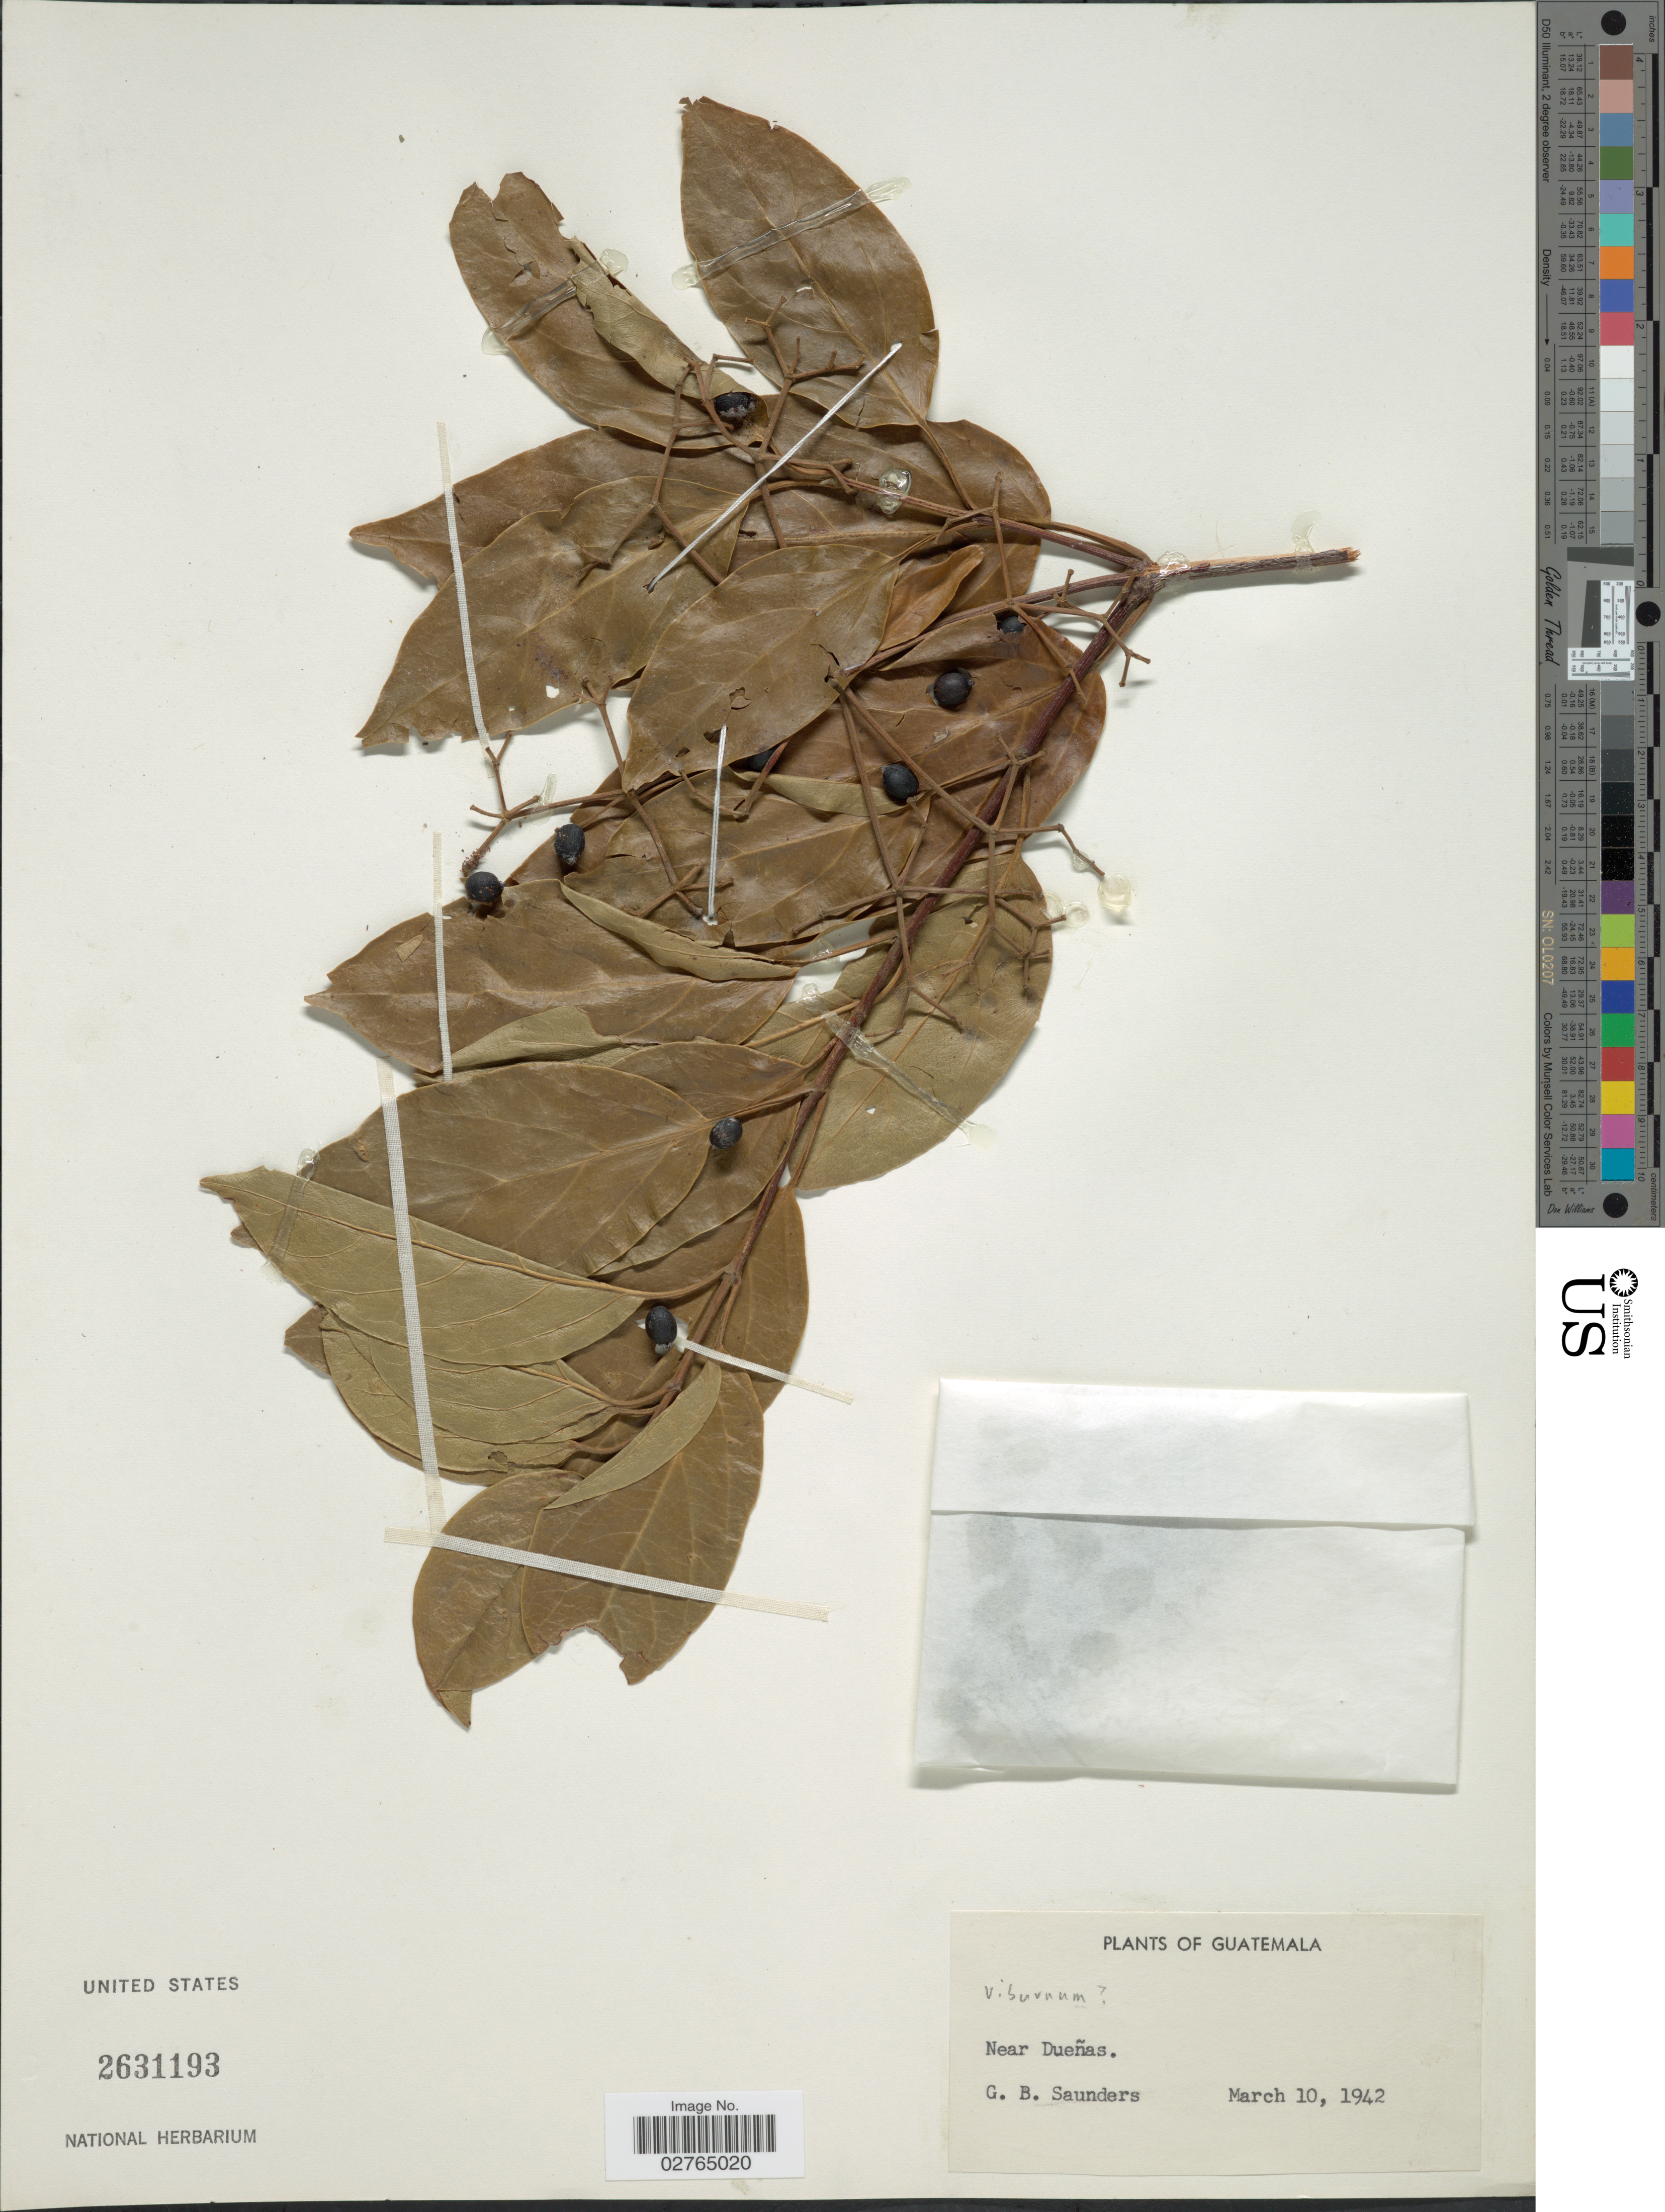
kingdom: Plantae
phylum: Tracheophyta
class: Magnoliopsida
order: Dipsacales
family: Viburnaceae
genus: Viburnum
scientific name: Viburnum sp.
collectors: G. B. Saunders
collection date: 1942-03-10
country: Guatemala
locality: Near Dueñas.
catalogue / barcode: US 2631193